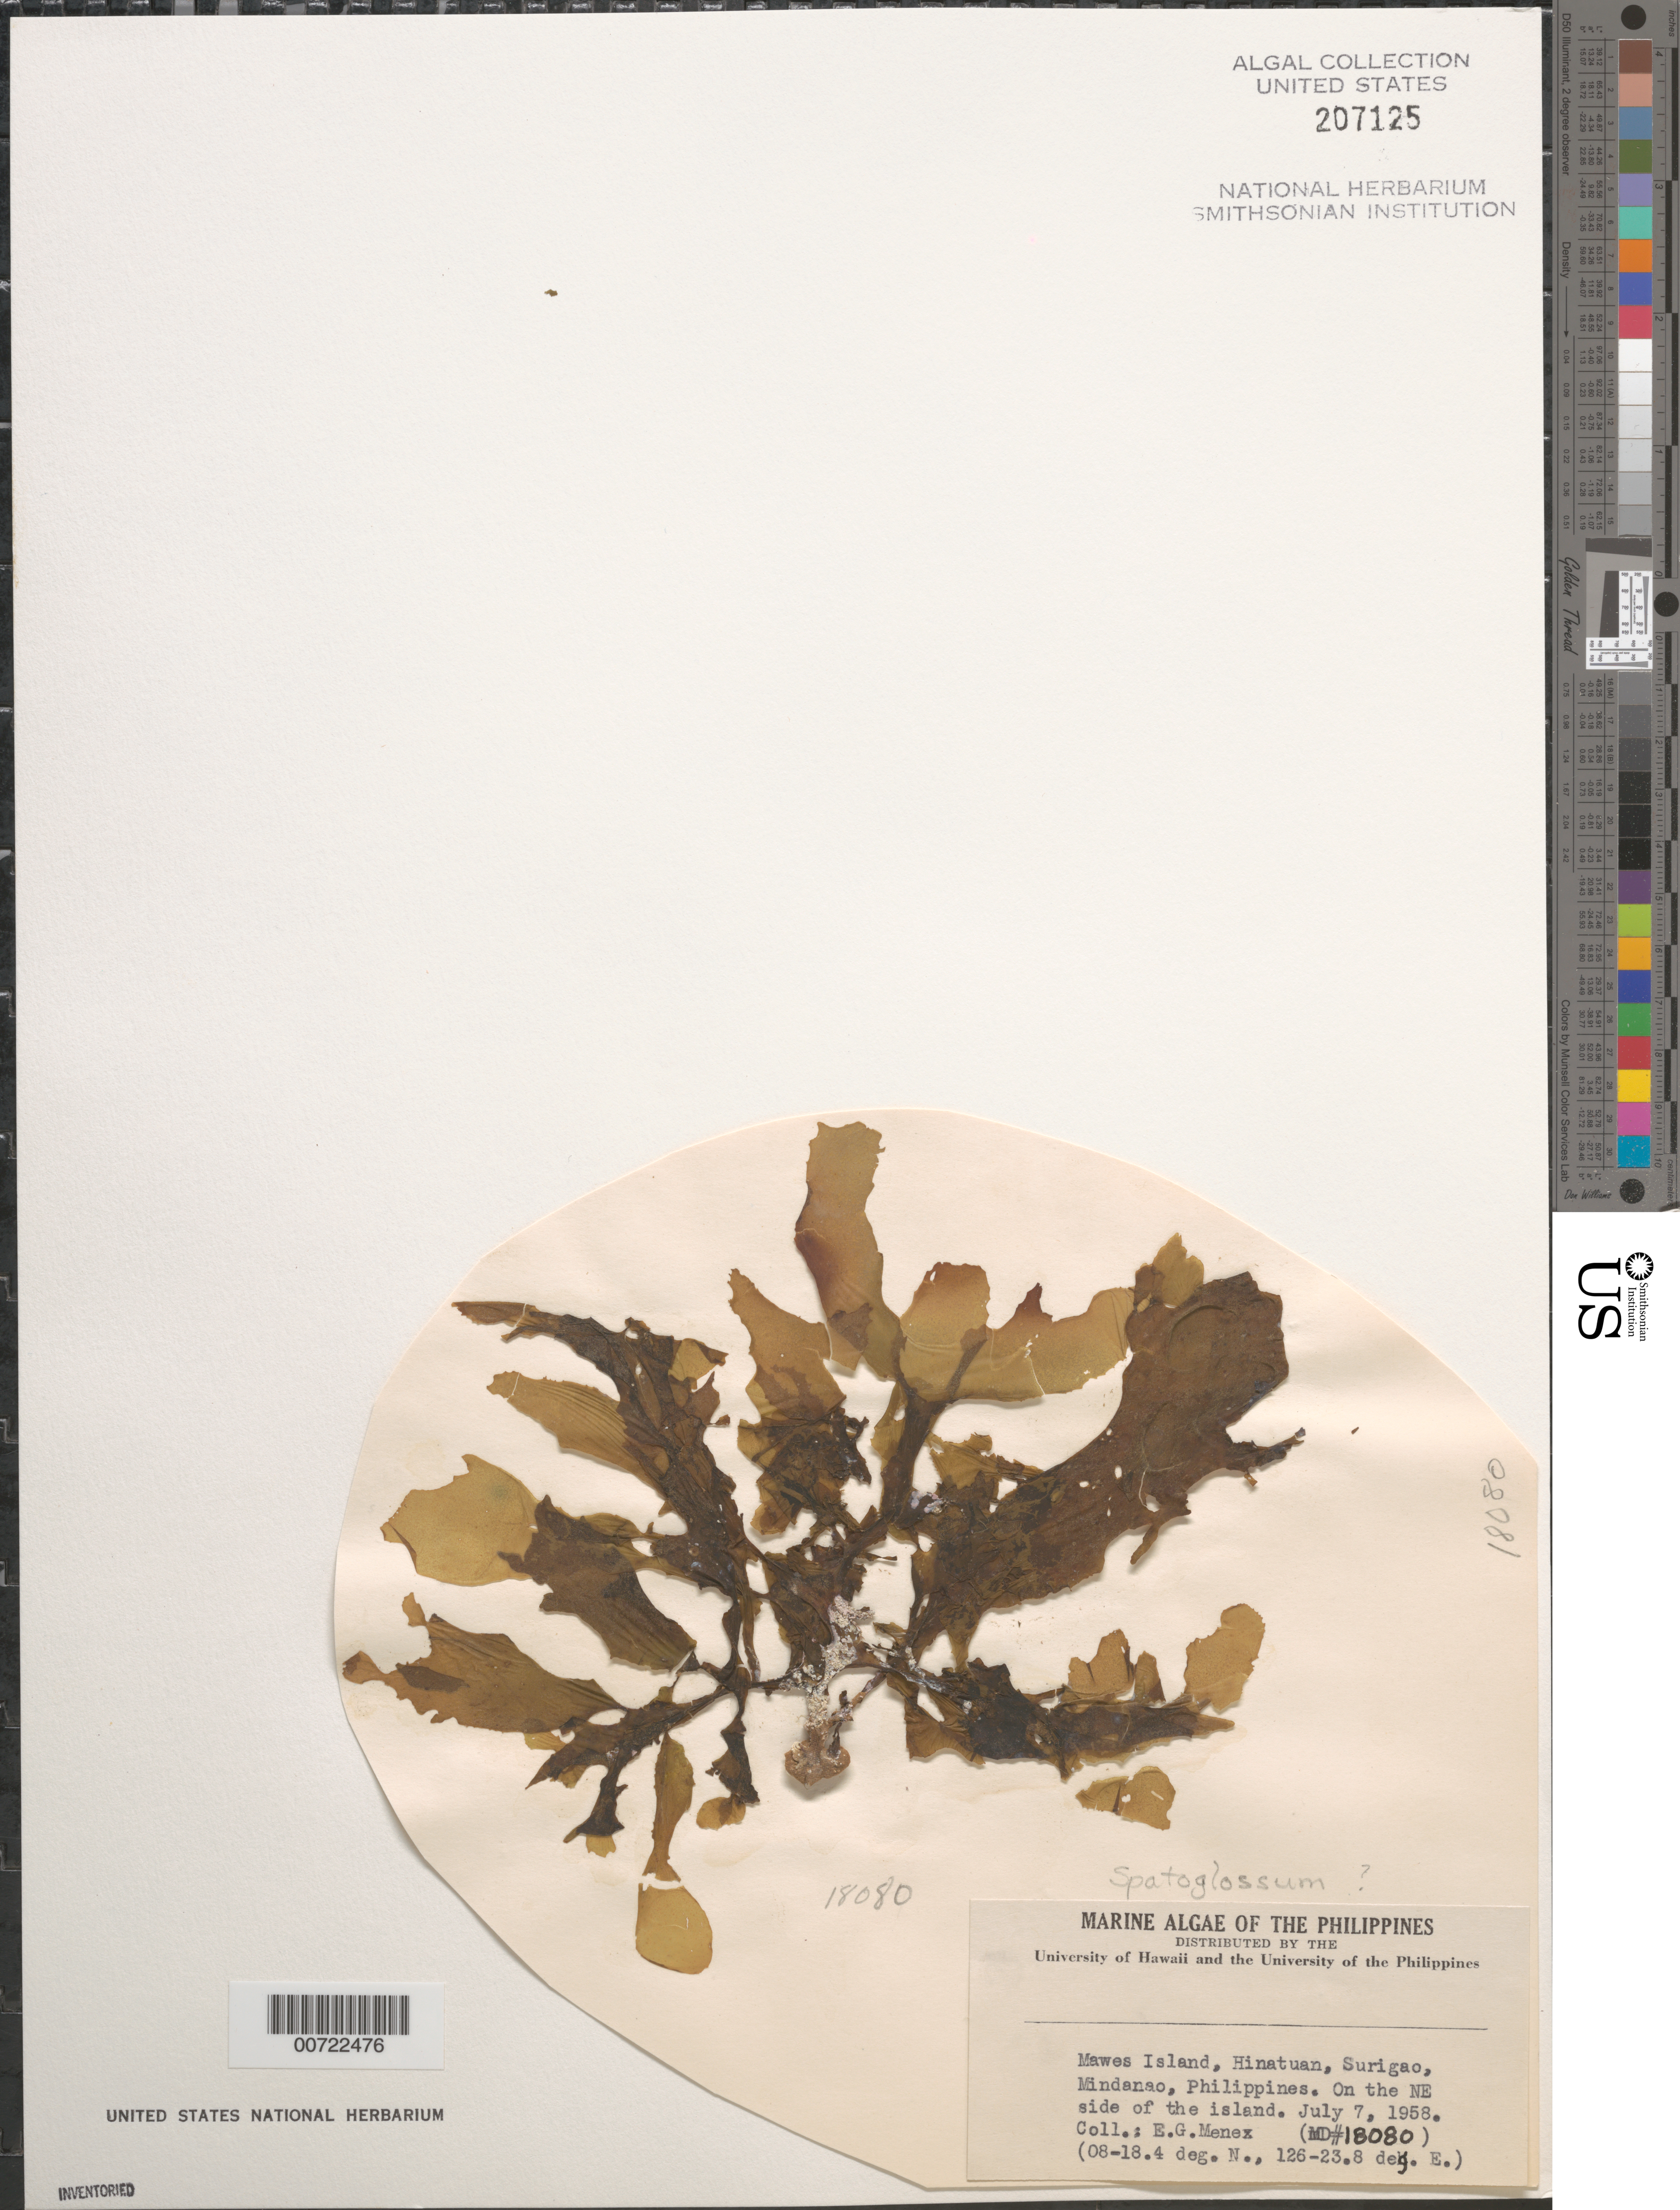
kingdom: Chromista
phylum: Ochrophyta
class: Phaeophyceae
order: Dictyotales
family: Dictyotaceae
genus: Spatoglossum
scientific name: Spatoglossum sp.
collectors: Meñez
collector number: MSD 18080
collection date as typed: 07 Jul 1958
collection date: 1958-07-07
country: Philippines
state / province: Caraga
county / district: Surigao del Sur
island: Mawes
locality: Hinatuan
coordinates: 08-18.4 deg. N., 126-23.8 deg. E.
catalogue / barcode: US 207125